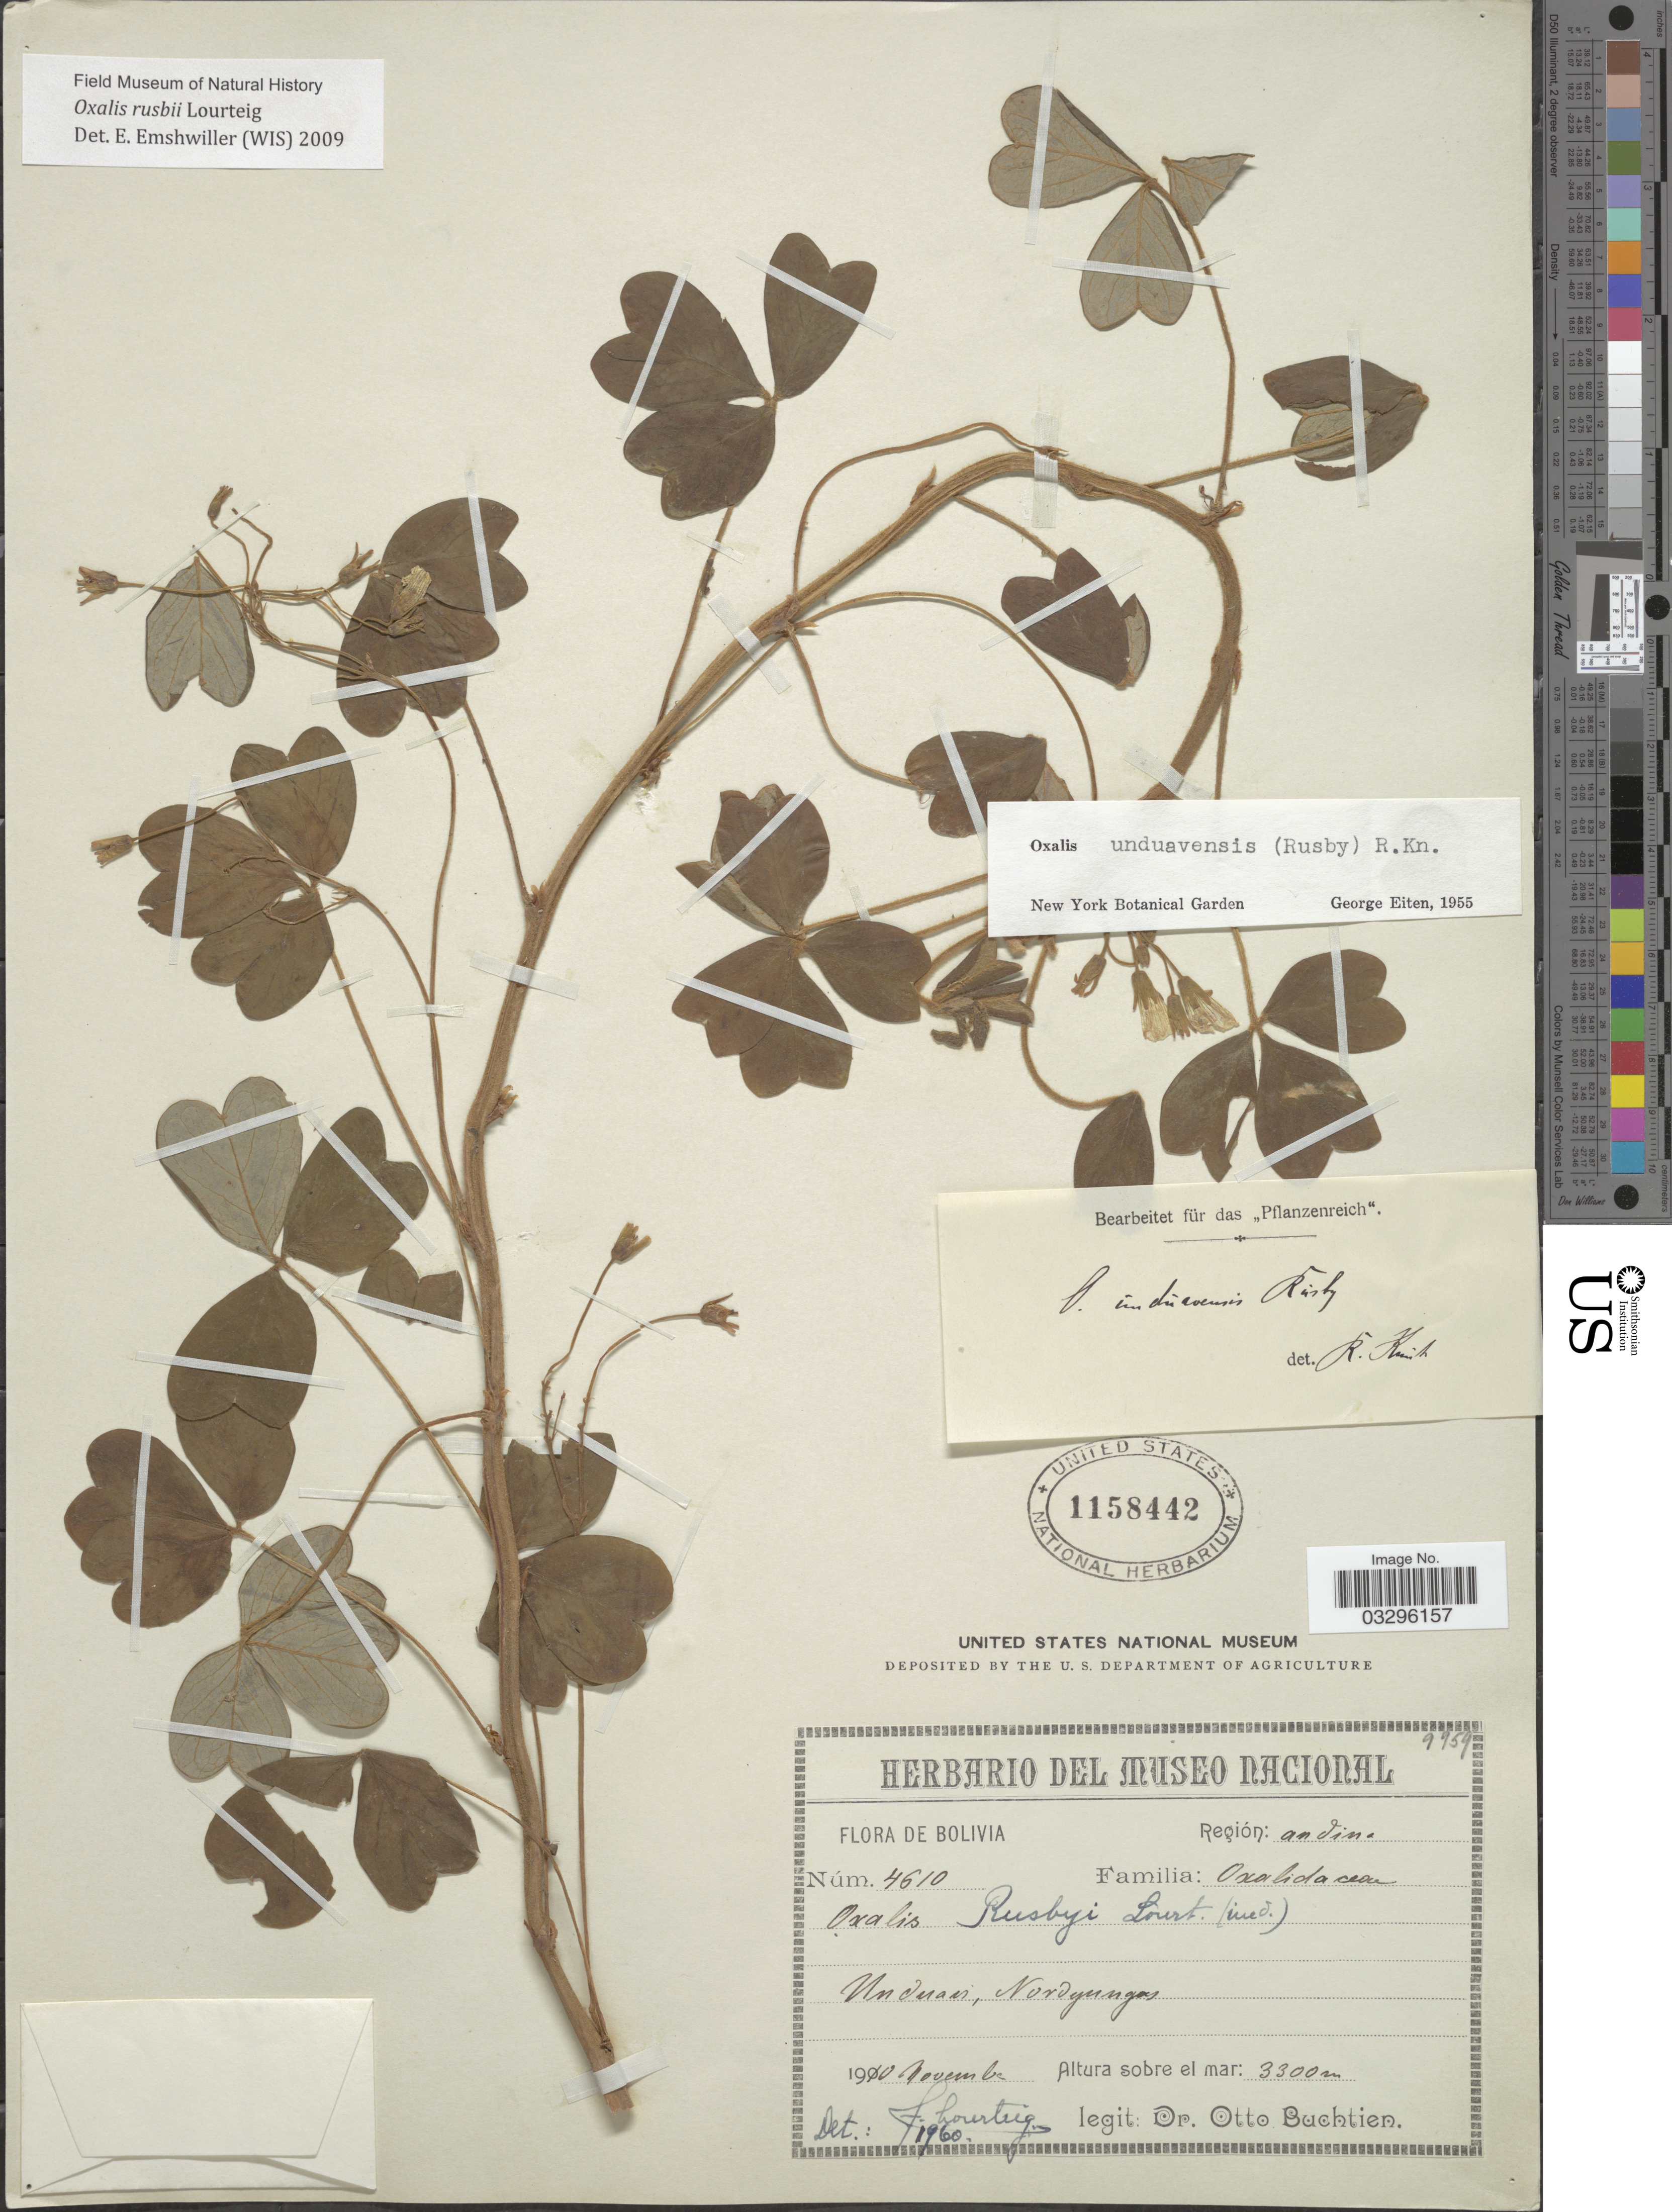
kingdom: Plantae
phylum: Tracheophyta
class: Magnoliopsida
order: Oxalidales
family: Oxalidaceae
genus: Oxalis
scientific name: Oxalis rusbyi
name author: Lourteig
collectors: O. Buchtien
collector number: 4610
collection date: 1910-11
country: Bolivia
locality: Región: andina. Unduavi, Nordyungas.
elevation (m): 3300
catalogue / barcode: US 1158442